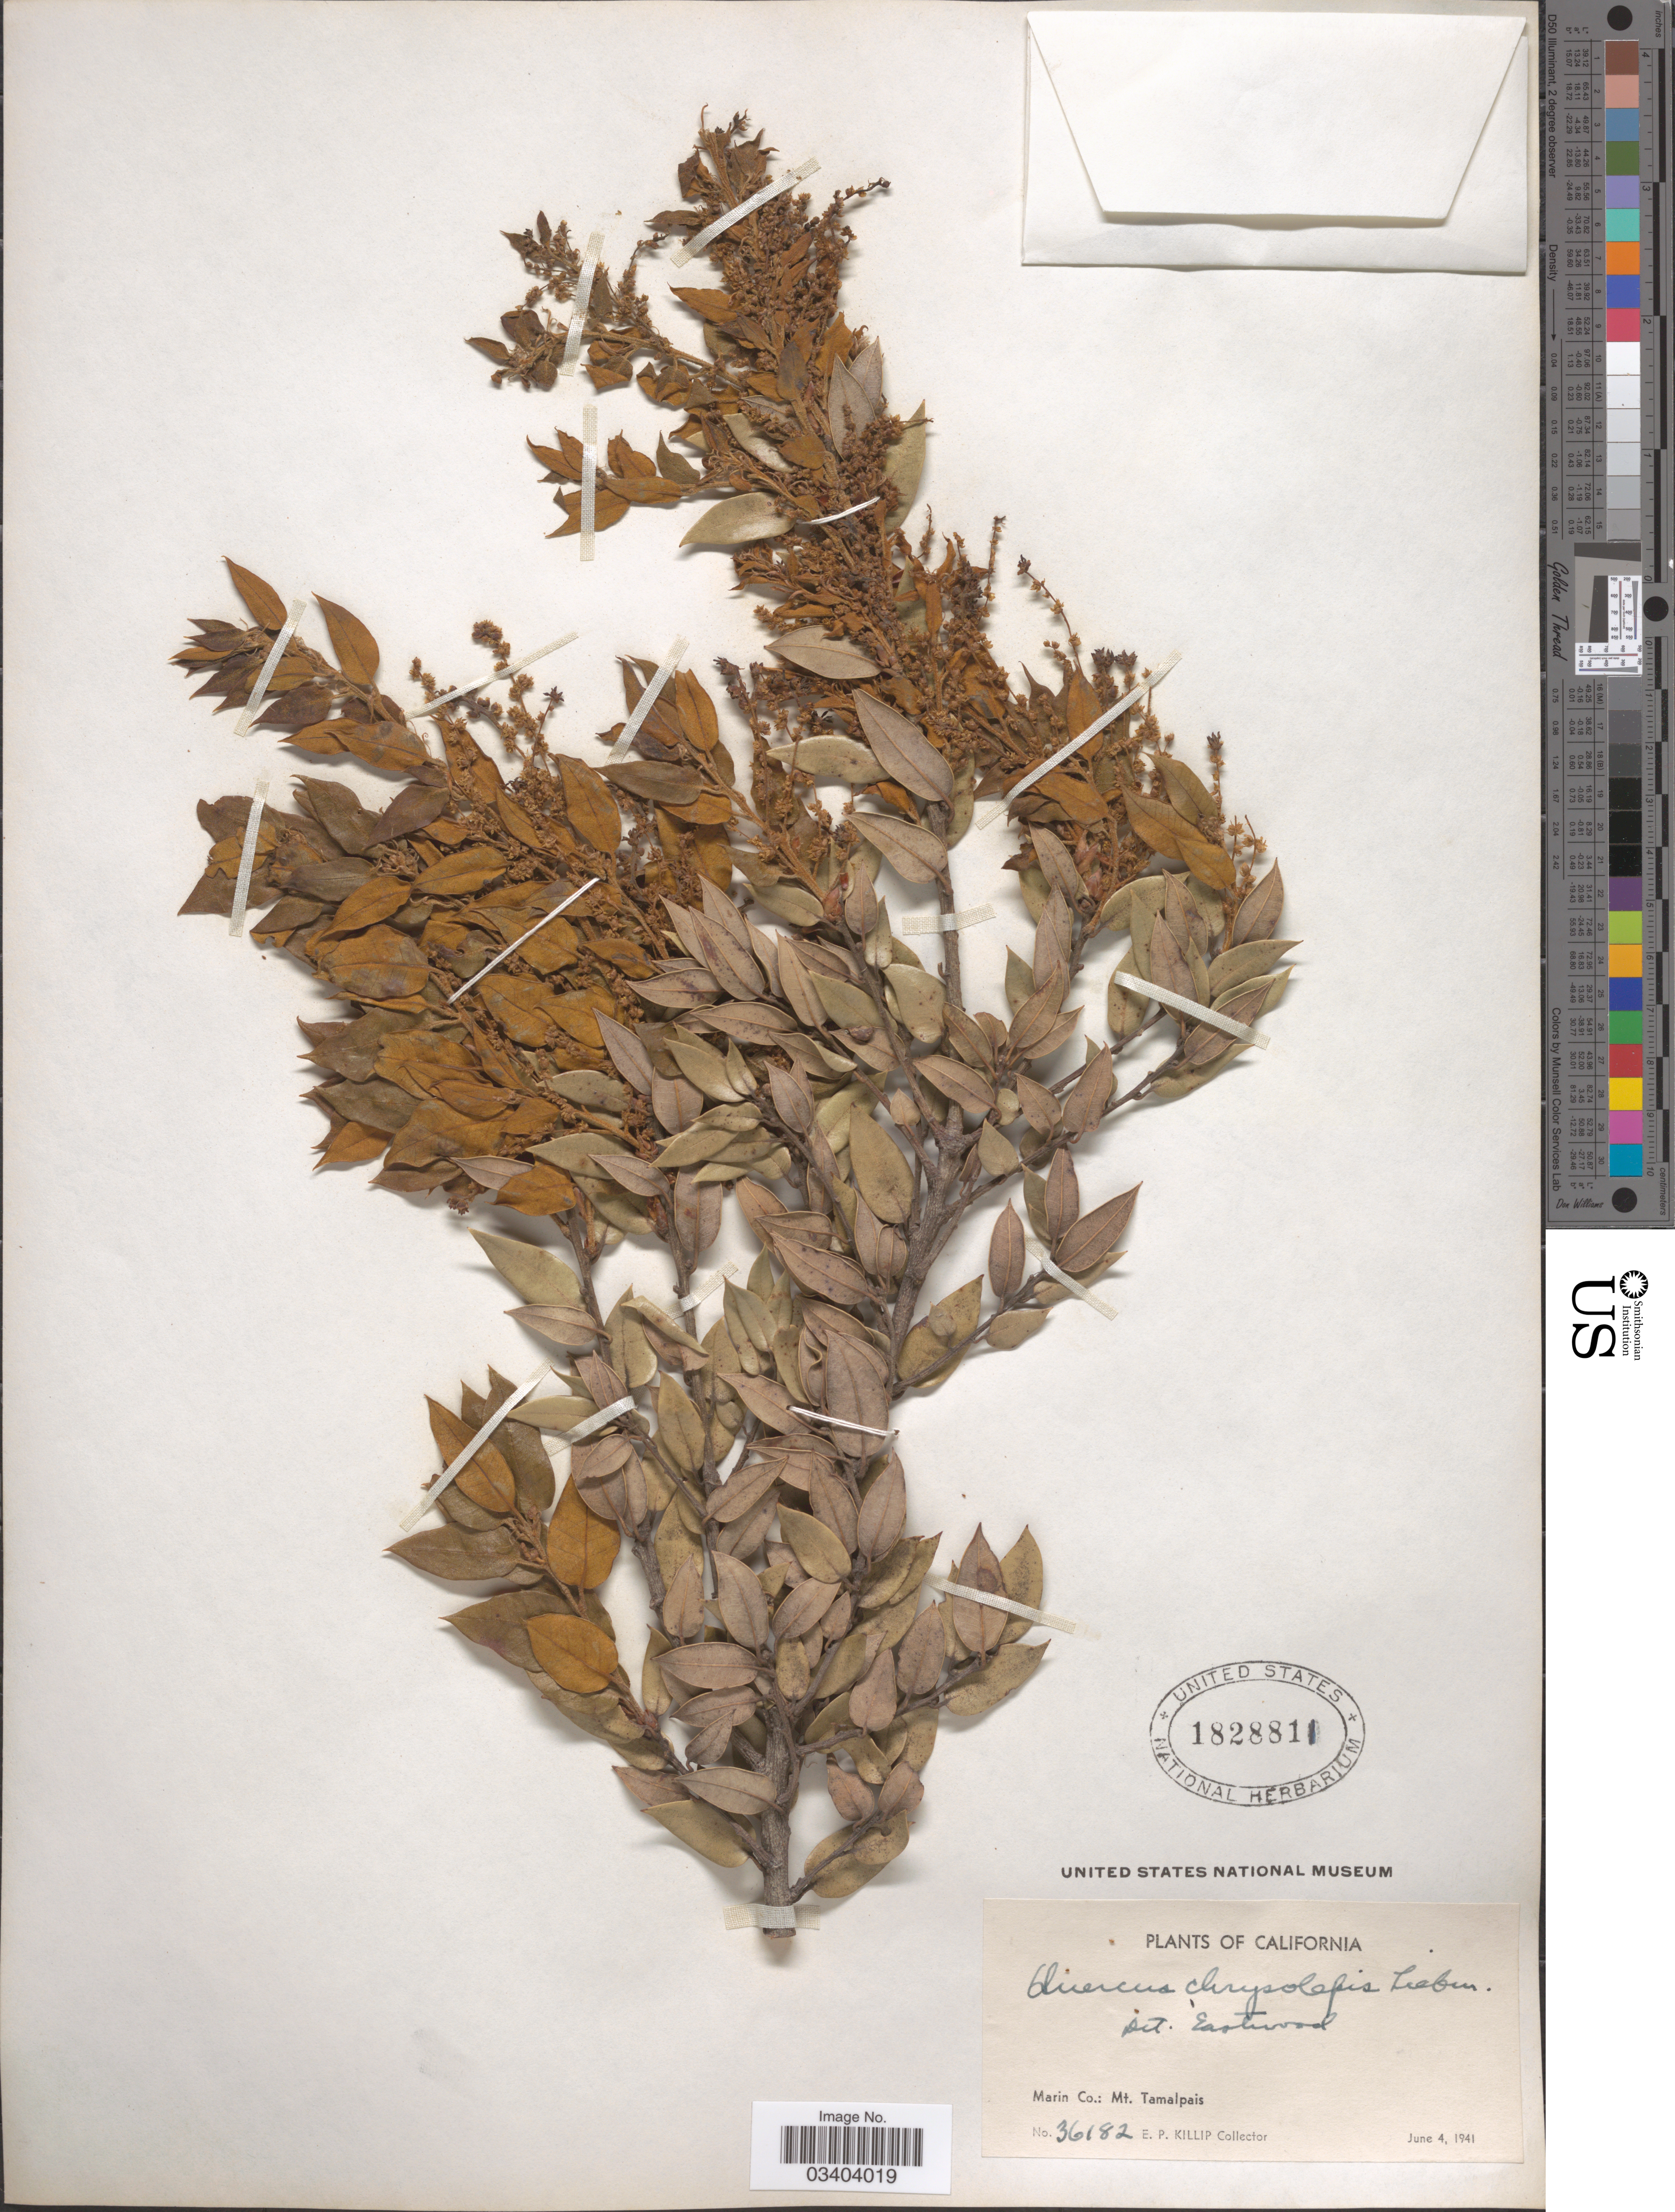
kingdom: Plantae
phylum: Tracheophyta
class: Magnoliopsida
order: Fagales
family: Fagaceae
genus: Quercus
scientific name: Quercus chrysolepis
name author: Liebm.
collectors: E. P. Killip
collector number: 36182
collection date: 1941-06-04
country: United States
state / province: California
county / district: Marin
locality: Marin Co.: Mt. Tamalpais.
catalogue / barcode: US 1828811